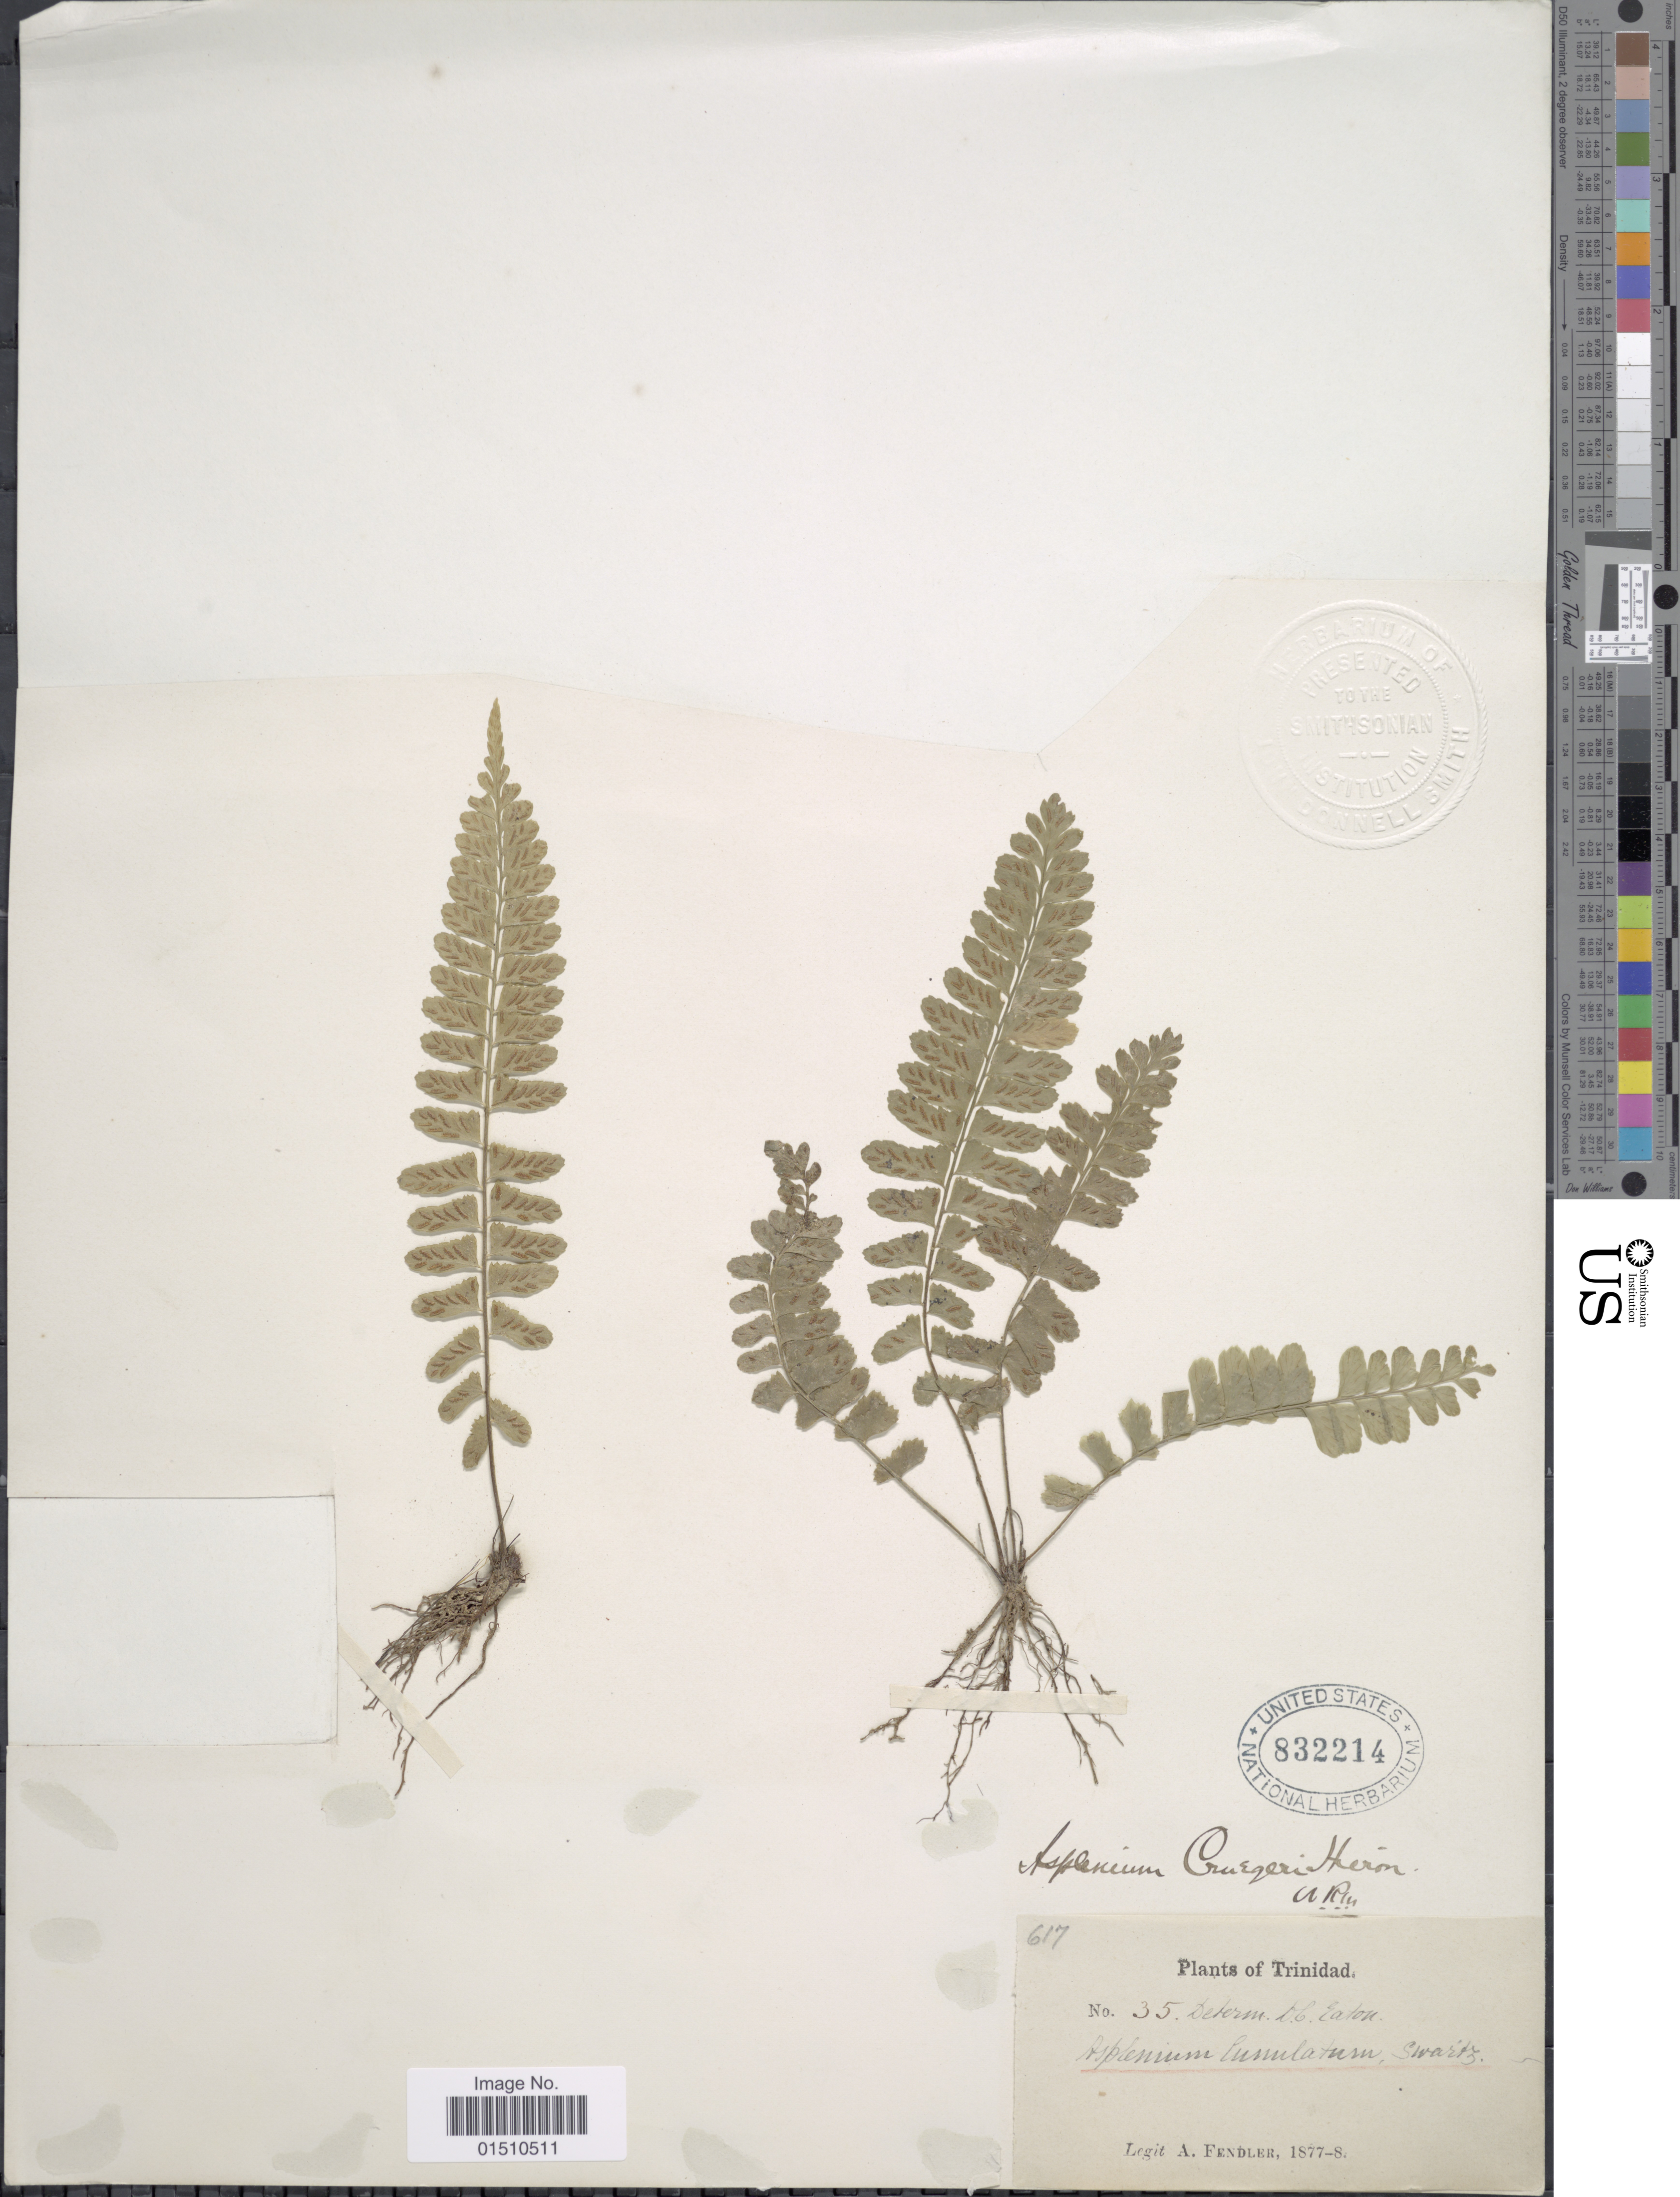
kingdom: Plantae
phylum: Tracheophyta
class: Polypodiopsida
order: Polypodiales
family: Aspleniaceae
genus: Asplenium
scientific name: Asplenium cruegeri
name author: Hieron.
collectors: A. Fendler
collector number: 35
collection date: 1877/1888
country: Trinidad and Tobago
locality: Trinidad.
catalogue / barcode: US 832214